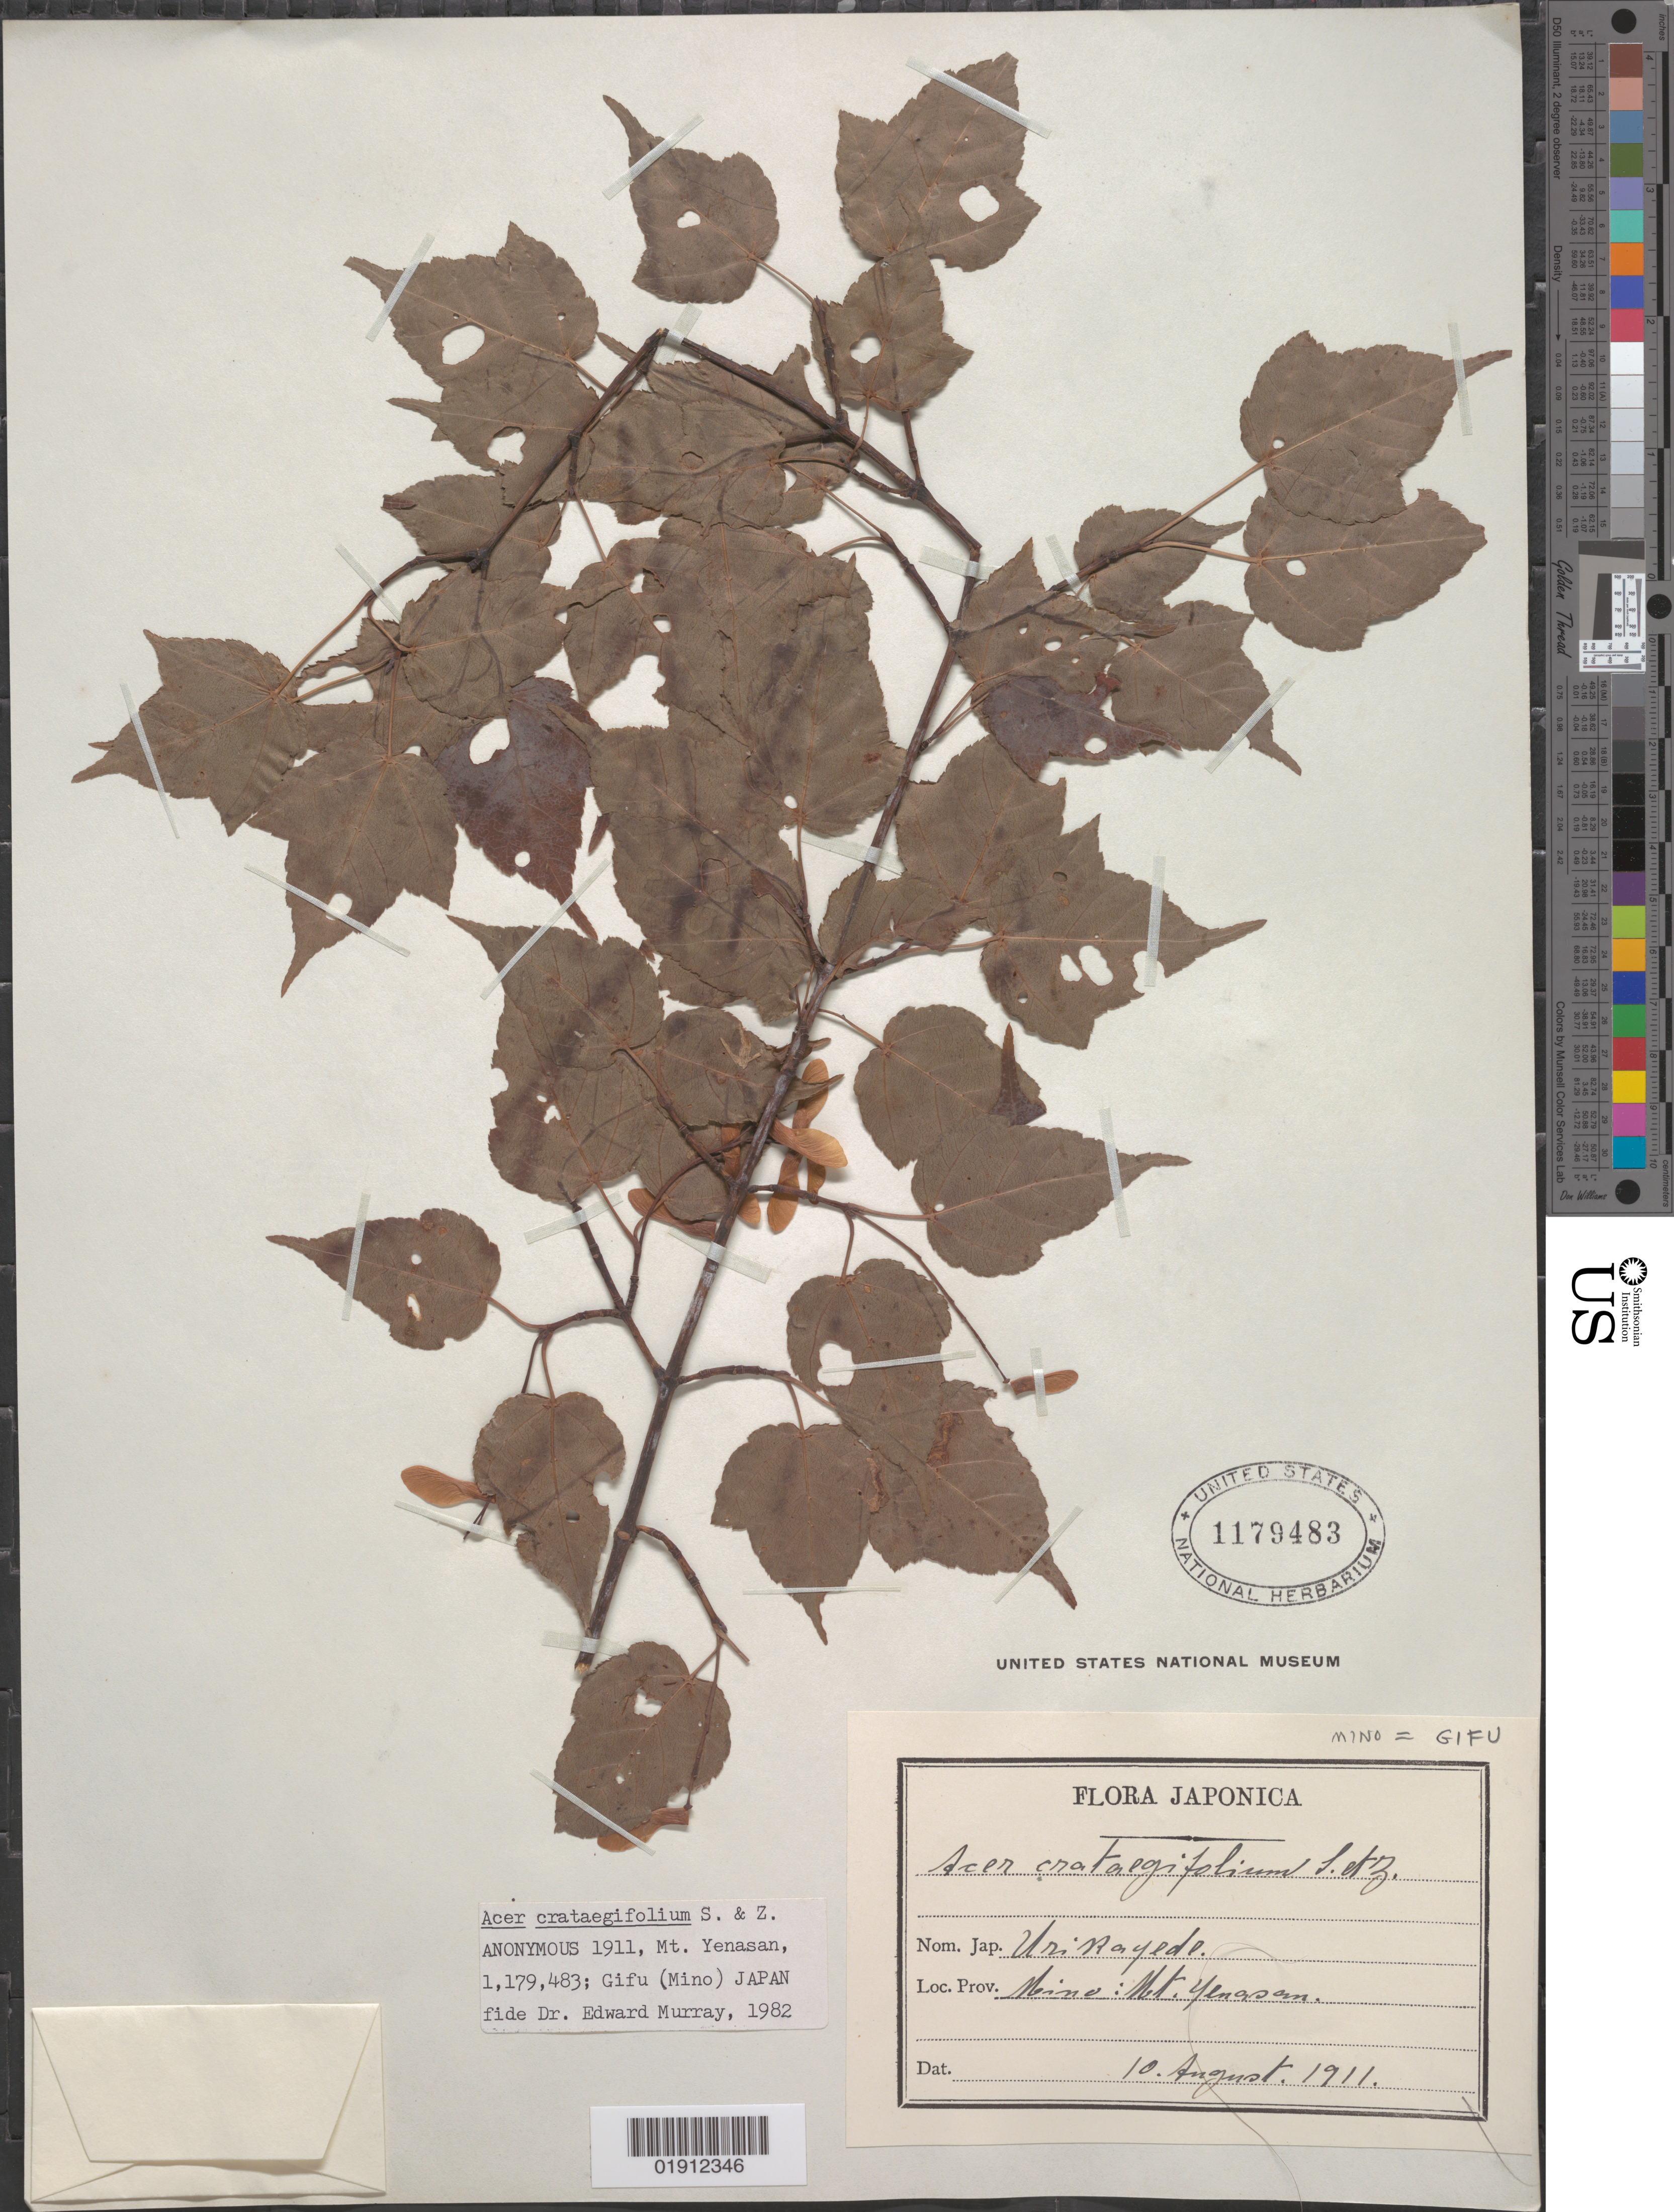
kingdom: Plantae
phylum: Tracheophyta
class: Magnoliopsida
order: Sapindales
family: Sapindaceae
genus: Acer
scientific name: Acer crataegifolium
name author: Siebold & Zucc.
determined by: Murray, Edward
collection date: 1911-08-10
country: Japan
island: Honshu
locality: Prov. Mino, Mt. Yenasan [?]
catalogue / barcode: US 1179483